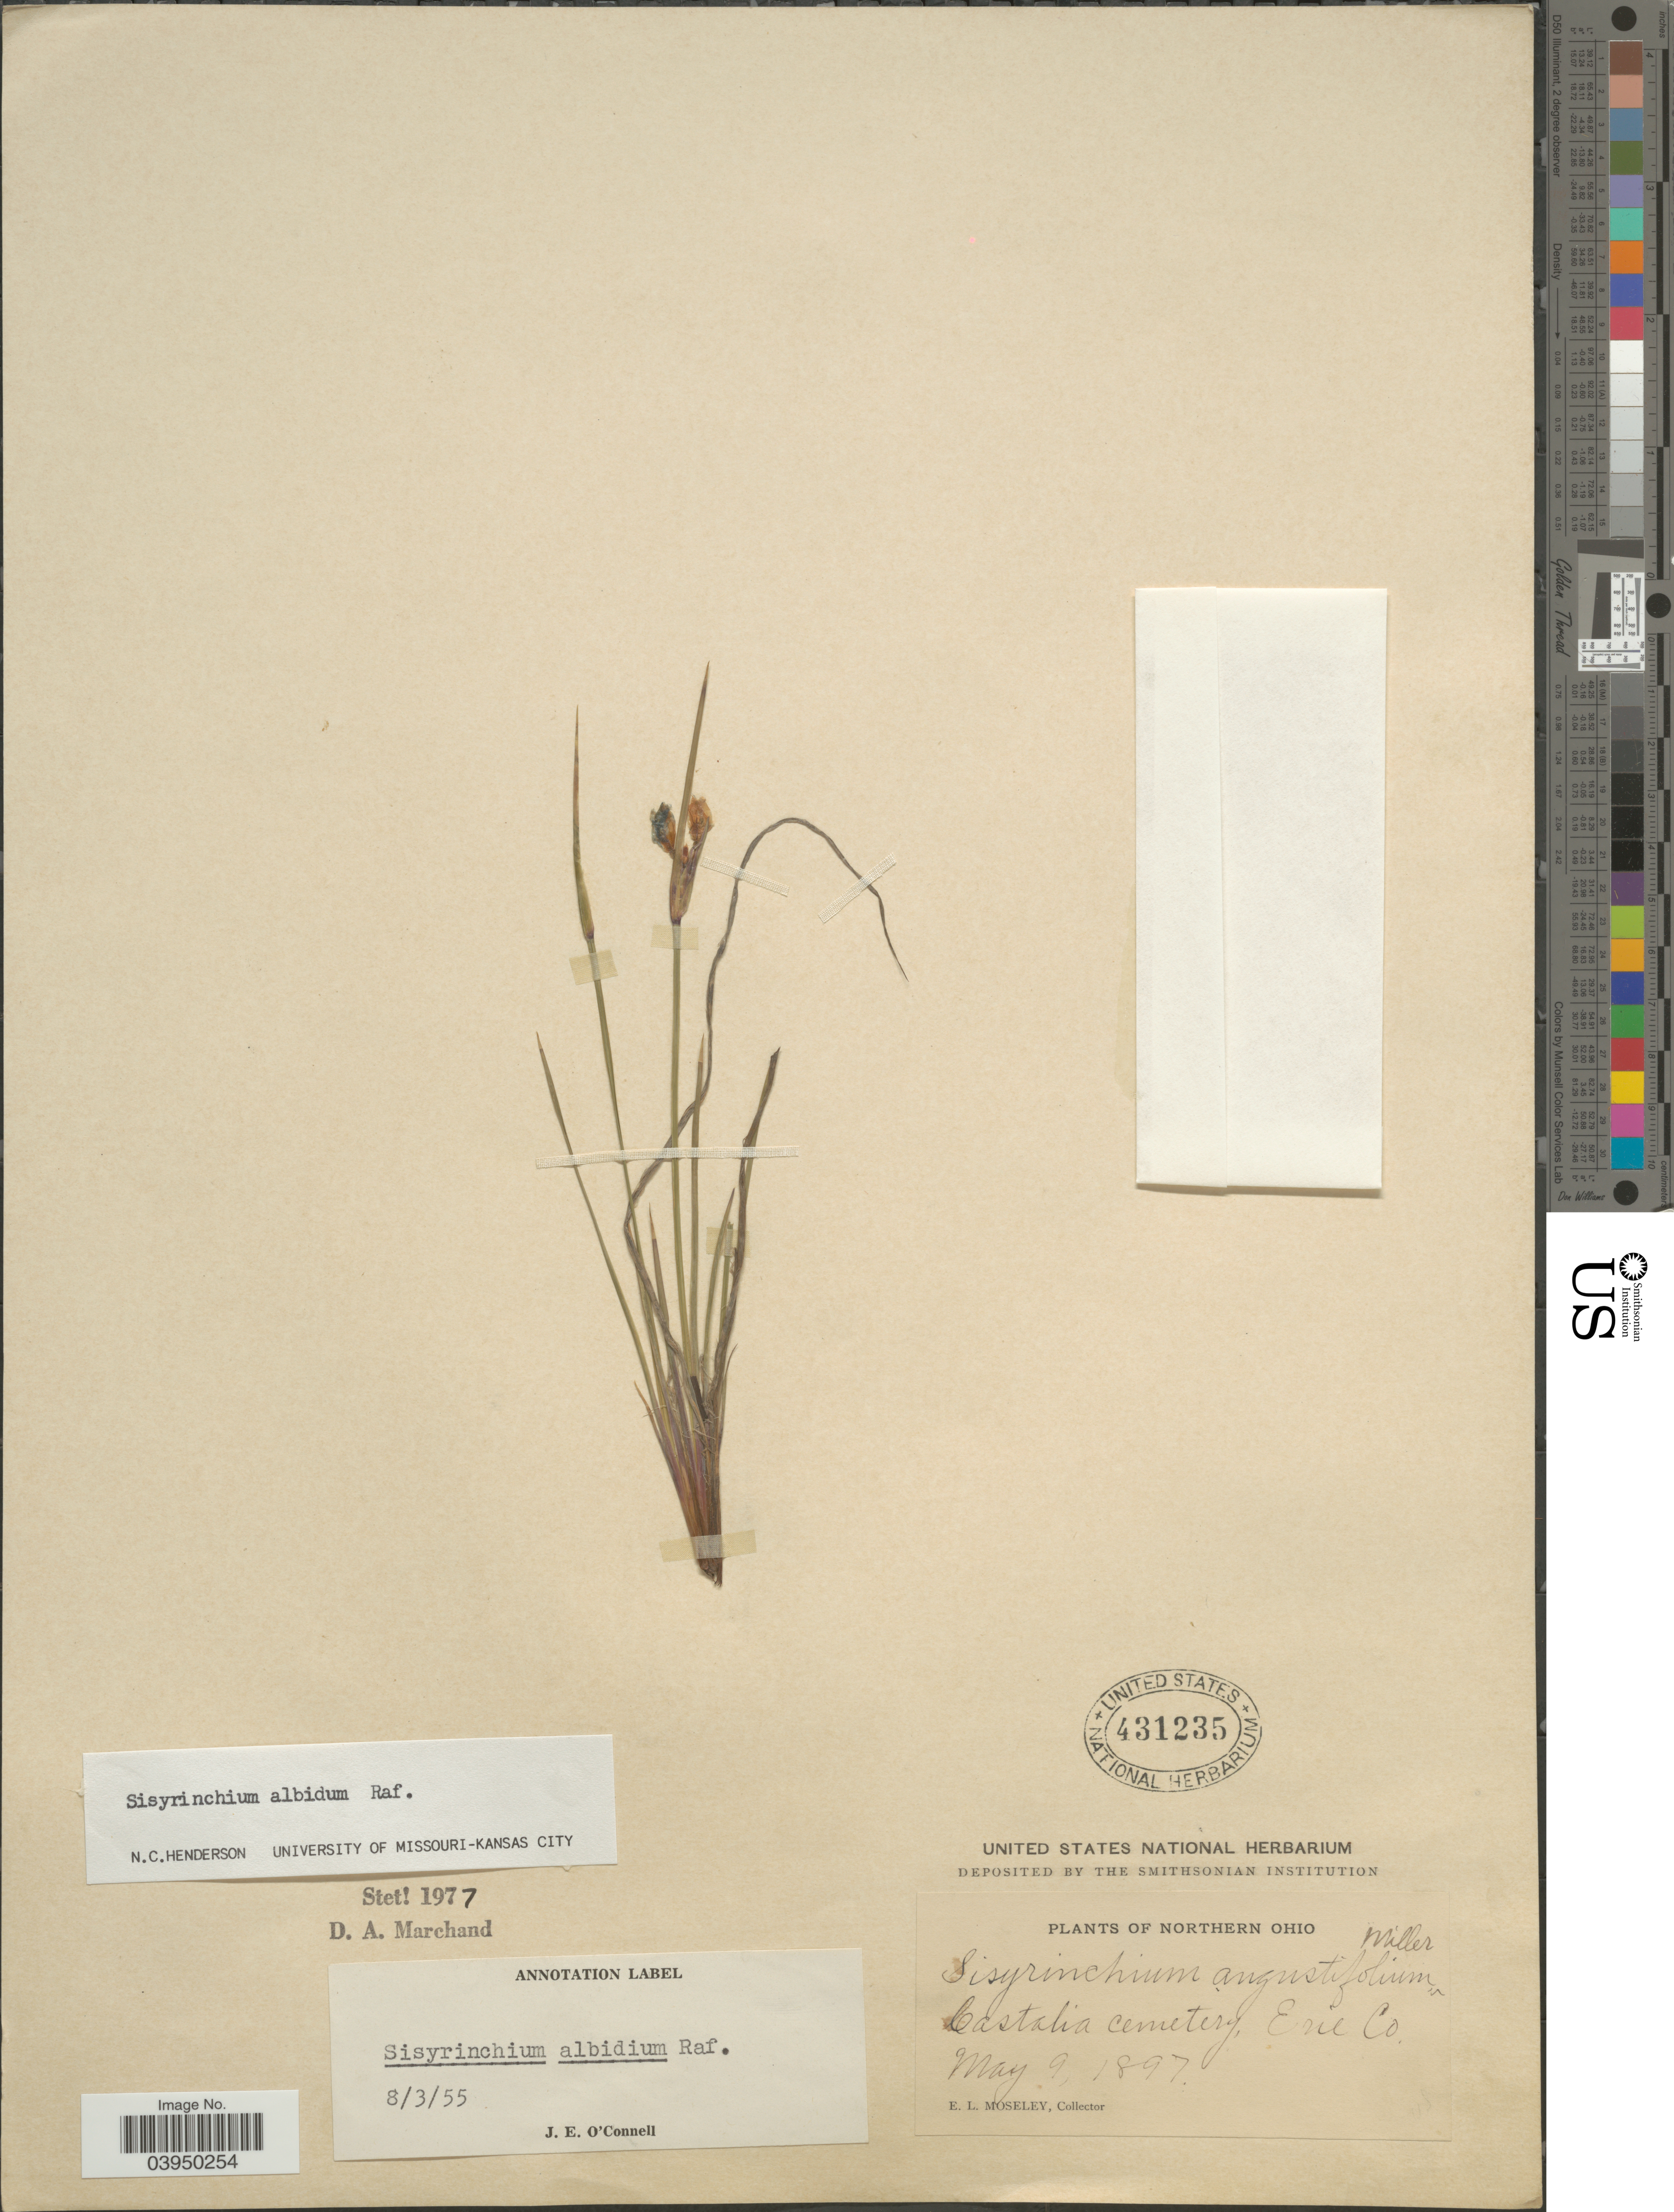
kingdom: Plantae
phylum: Tracheophyta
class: Liliopsida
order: Asparagales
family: Iridaceae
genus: Sisyrinchium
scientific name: Sisyrinchium albidum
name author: Raf.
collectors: E. Moseley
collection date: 1897-05-09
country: United States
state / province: Ohio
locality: Northern Ohio. Castalia cemetery, Erie Co.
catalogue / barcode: US 431235